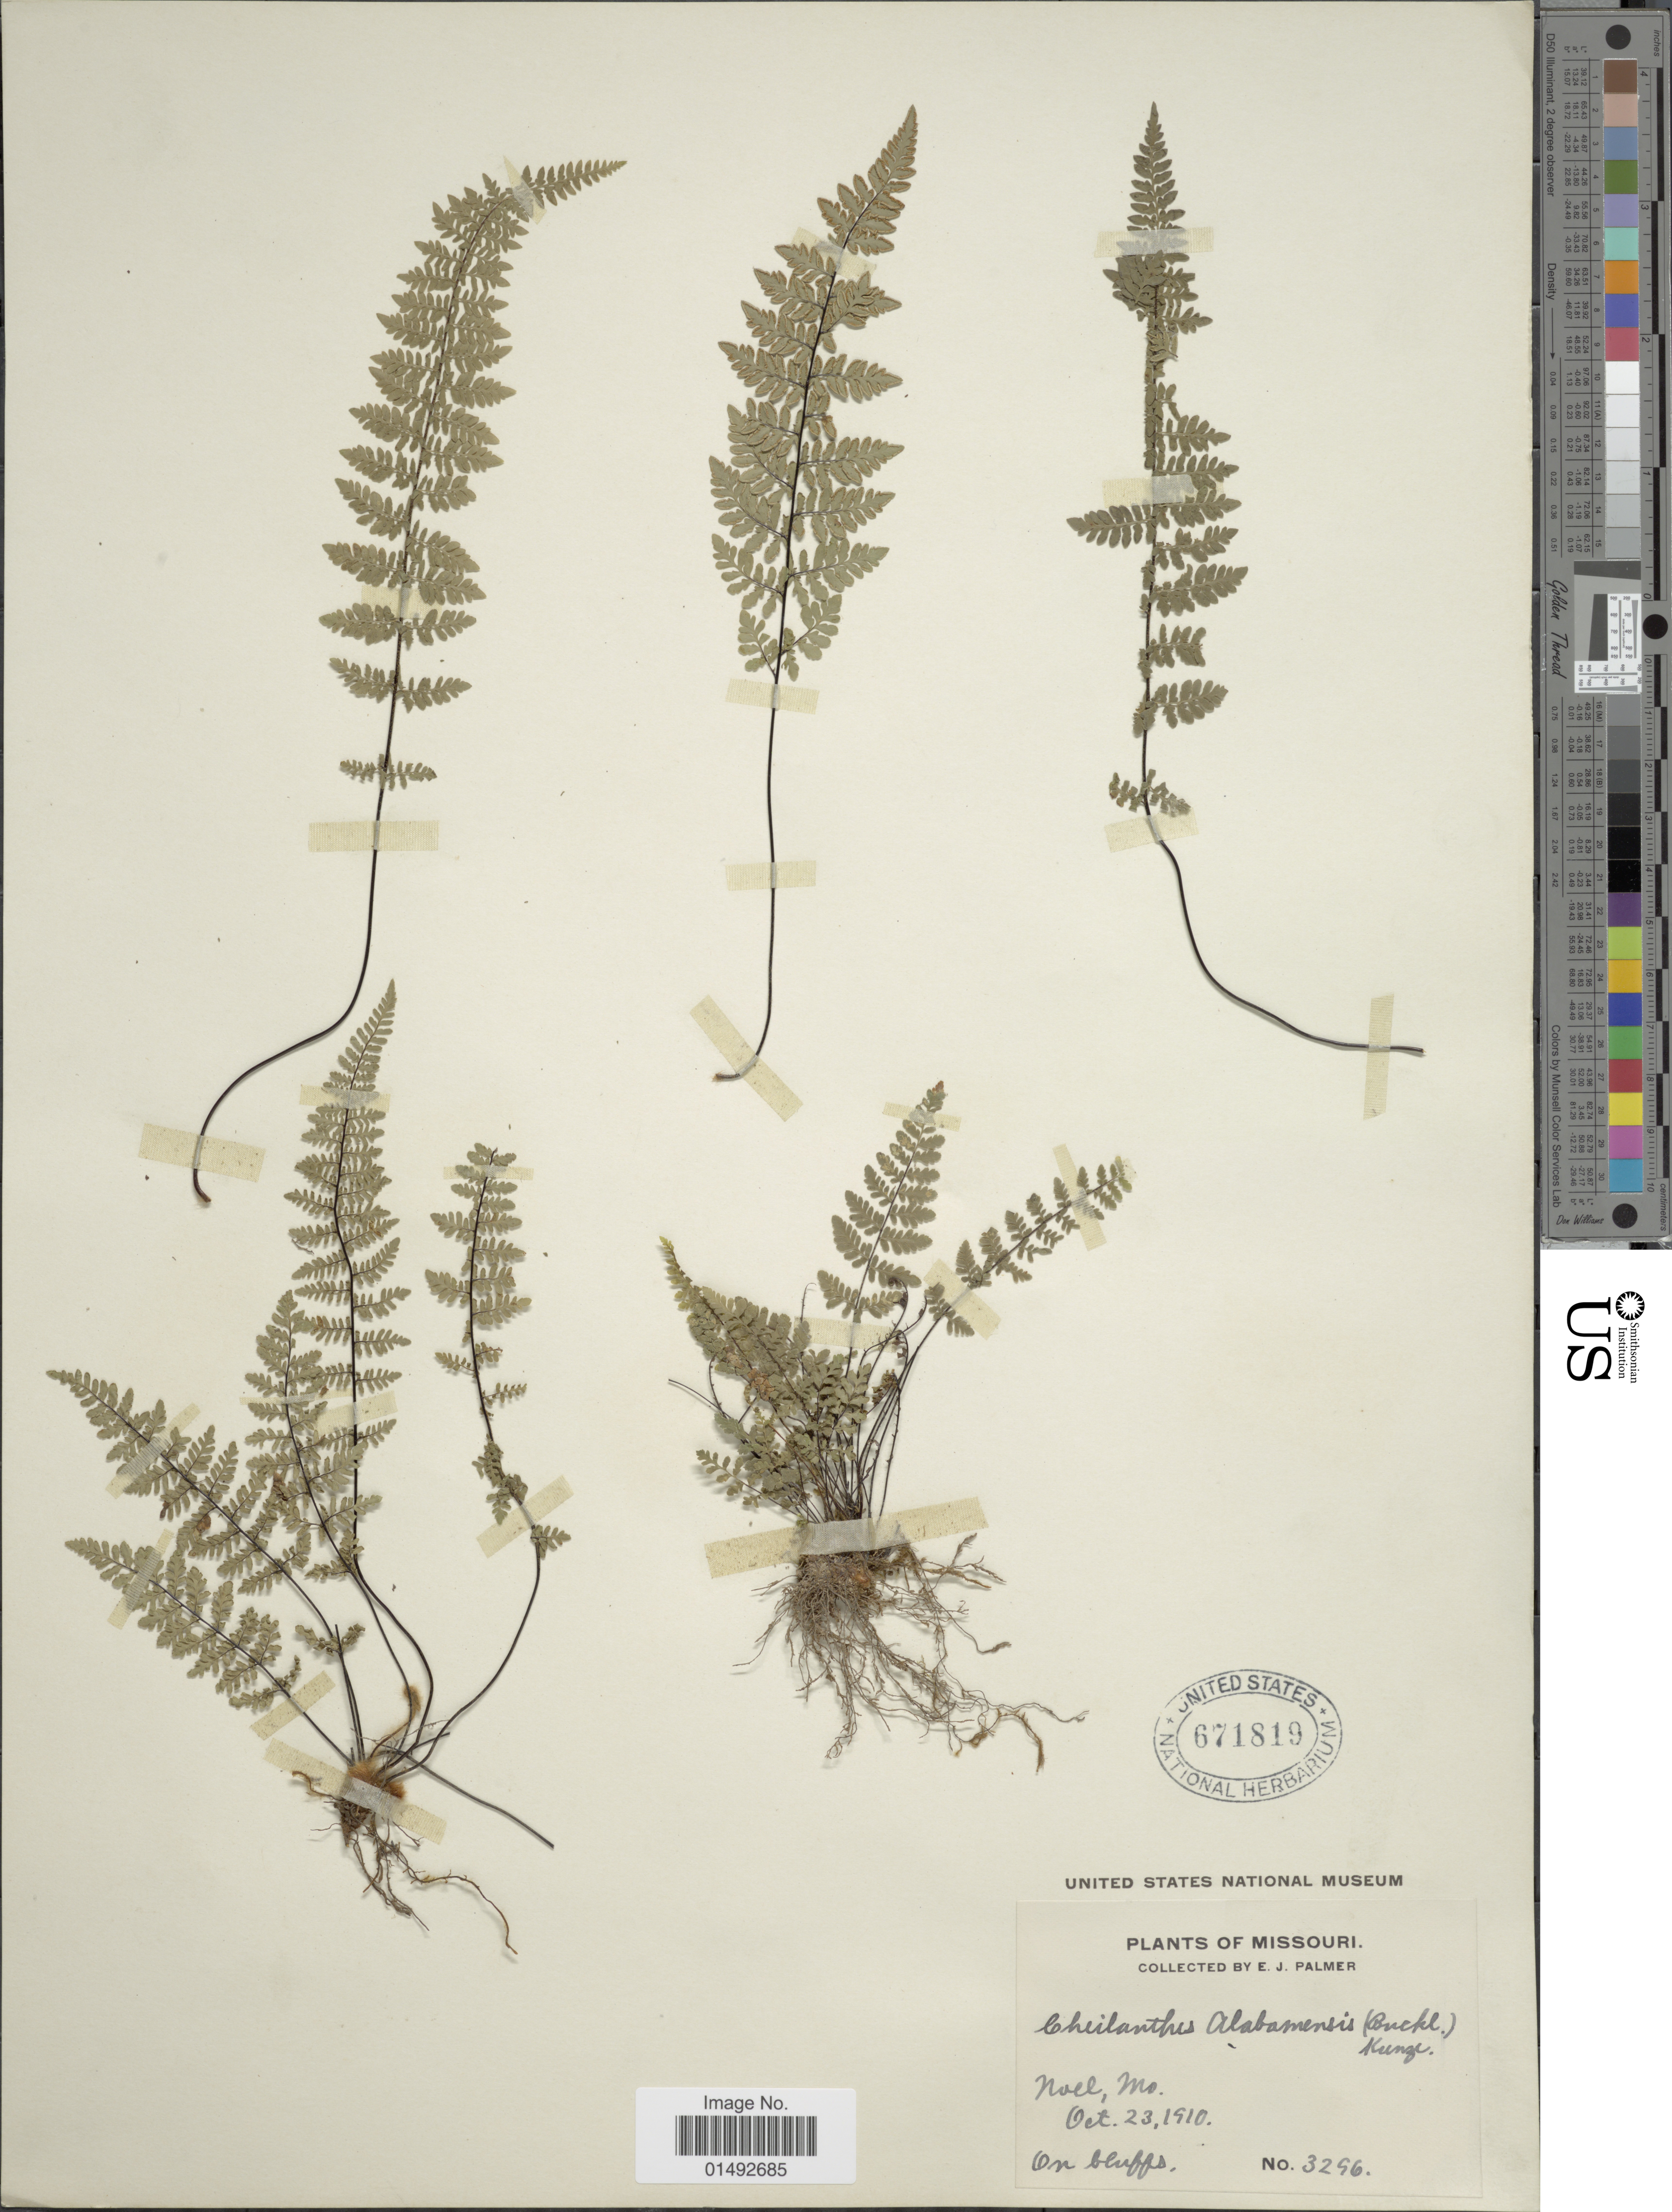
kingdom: Plantae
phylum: Tracheophyta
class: Polypodiopsida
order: Polypodiales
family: Pteridaceae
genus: Myriopteris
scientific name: Myriopteris alabamensis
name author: (Buckley) Grusz & Windham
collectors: E. J. Palmer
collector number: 3296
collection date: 1910-10-23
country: United States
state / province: Missouri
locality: Noll, Mo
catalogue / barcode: US 671819